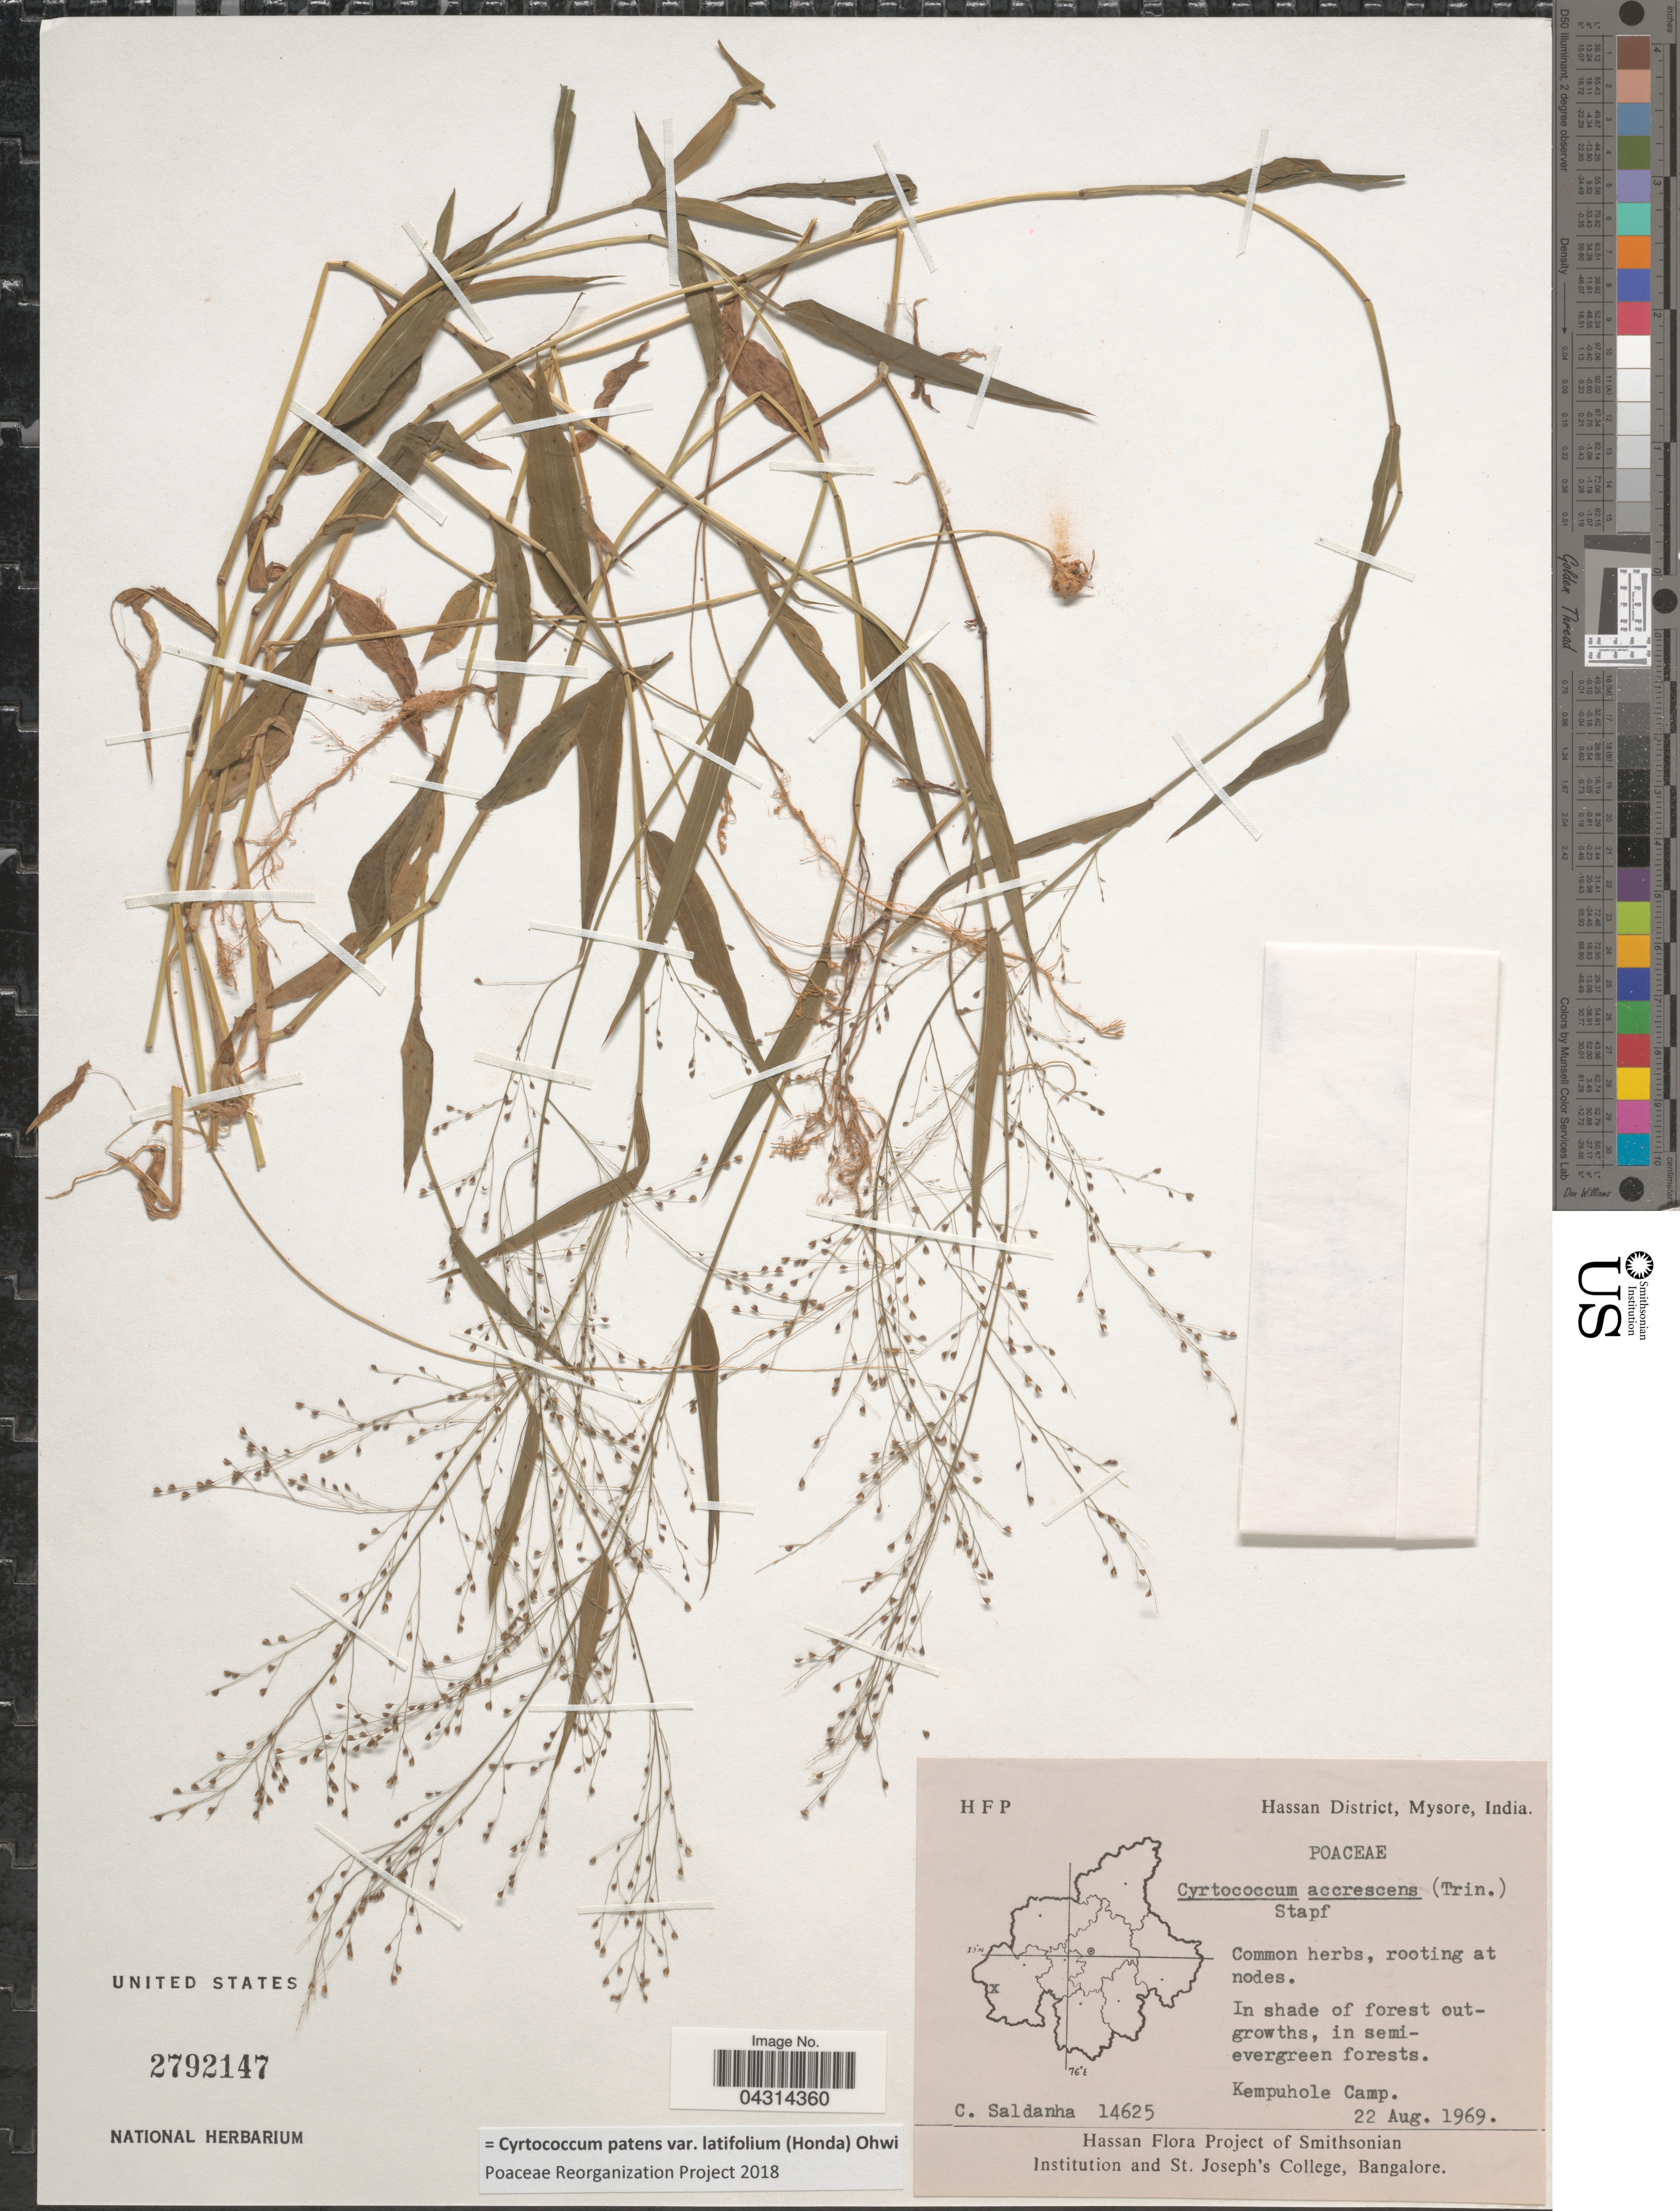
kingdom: Plantae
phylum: Tracheophyta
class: Liliopsida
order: Poales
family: Poaceae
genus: Cyrtococcum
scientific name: Cyrtococcum patens var. latifolium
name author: (Honda) Ohwi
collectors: C. Saldanha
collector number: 14625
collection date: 1969-08-22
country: India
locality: Hassan District, Mysore. Kempuhole Camp.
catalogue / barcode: US 2792147